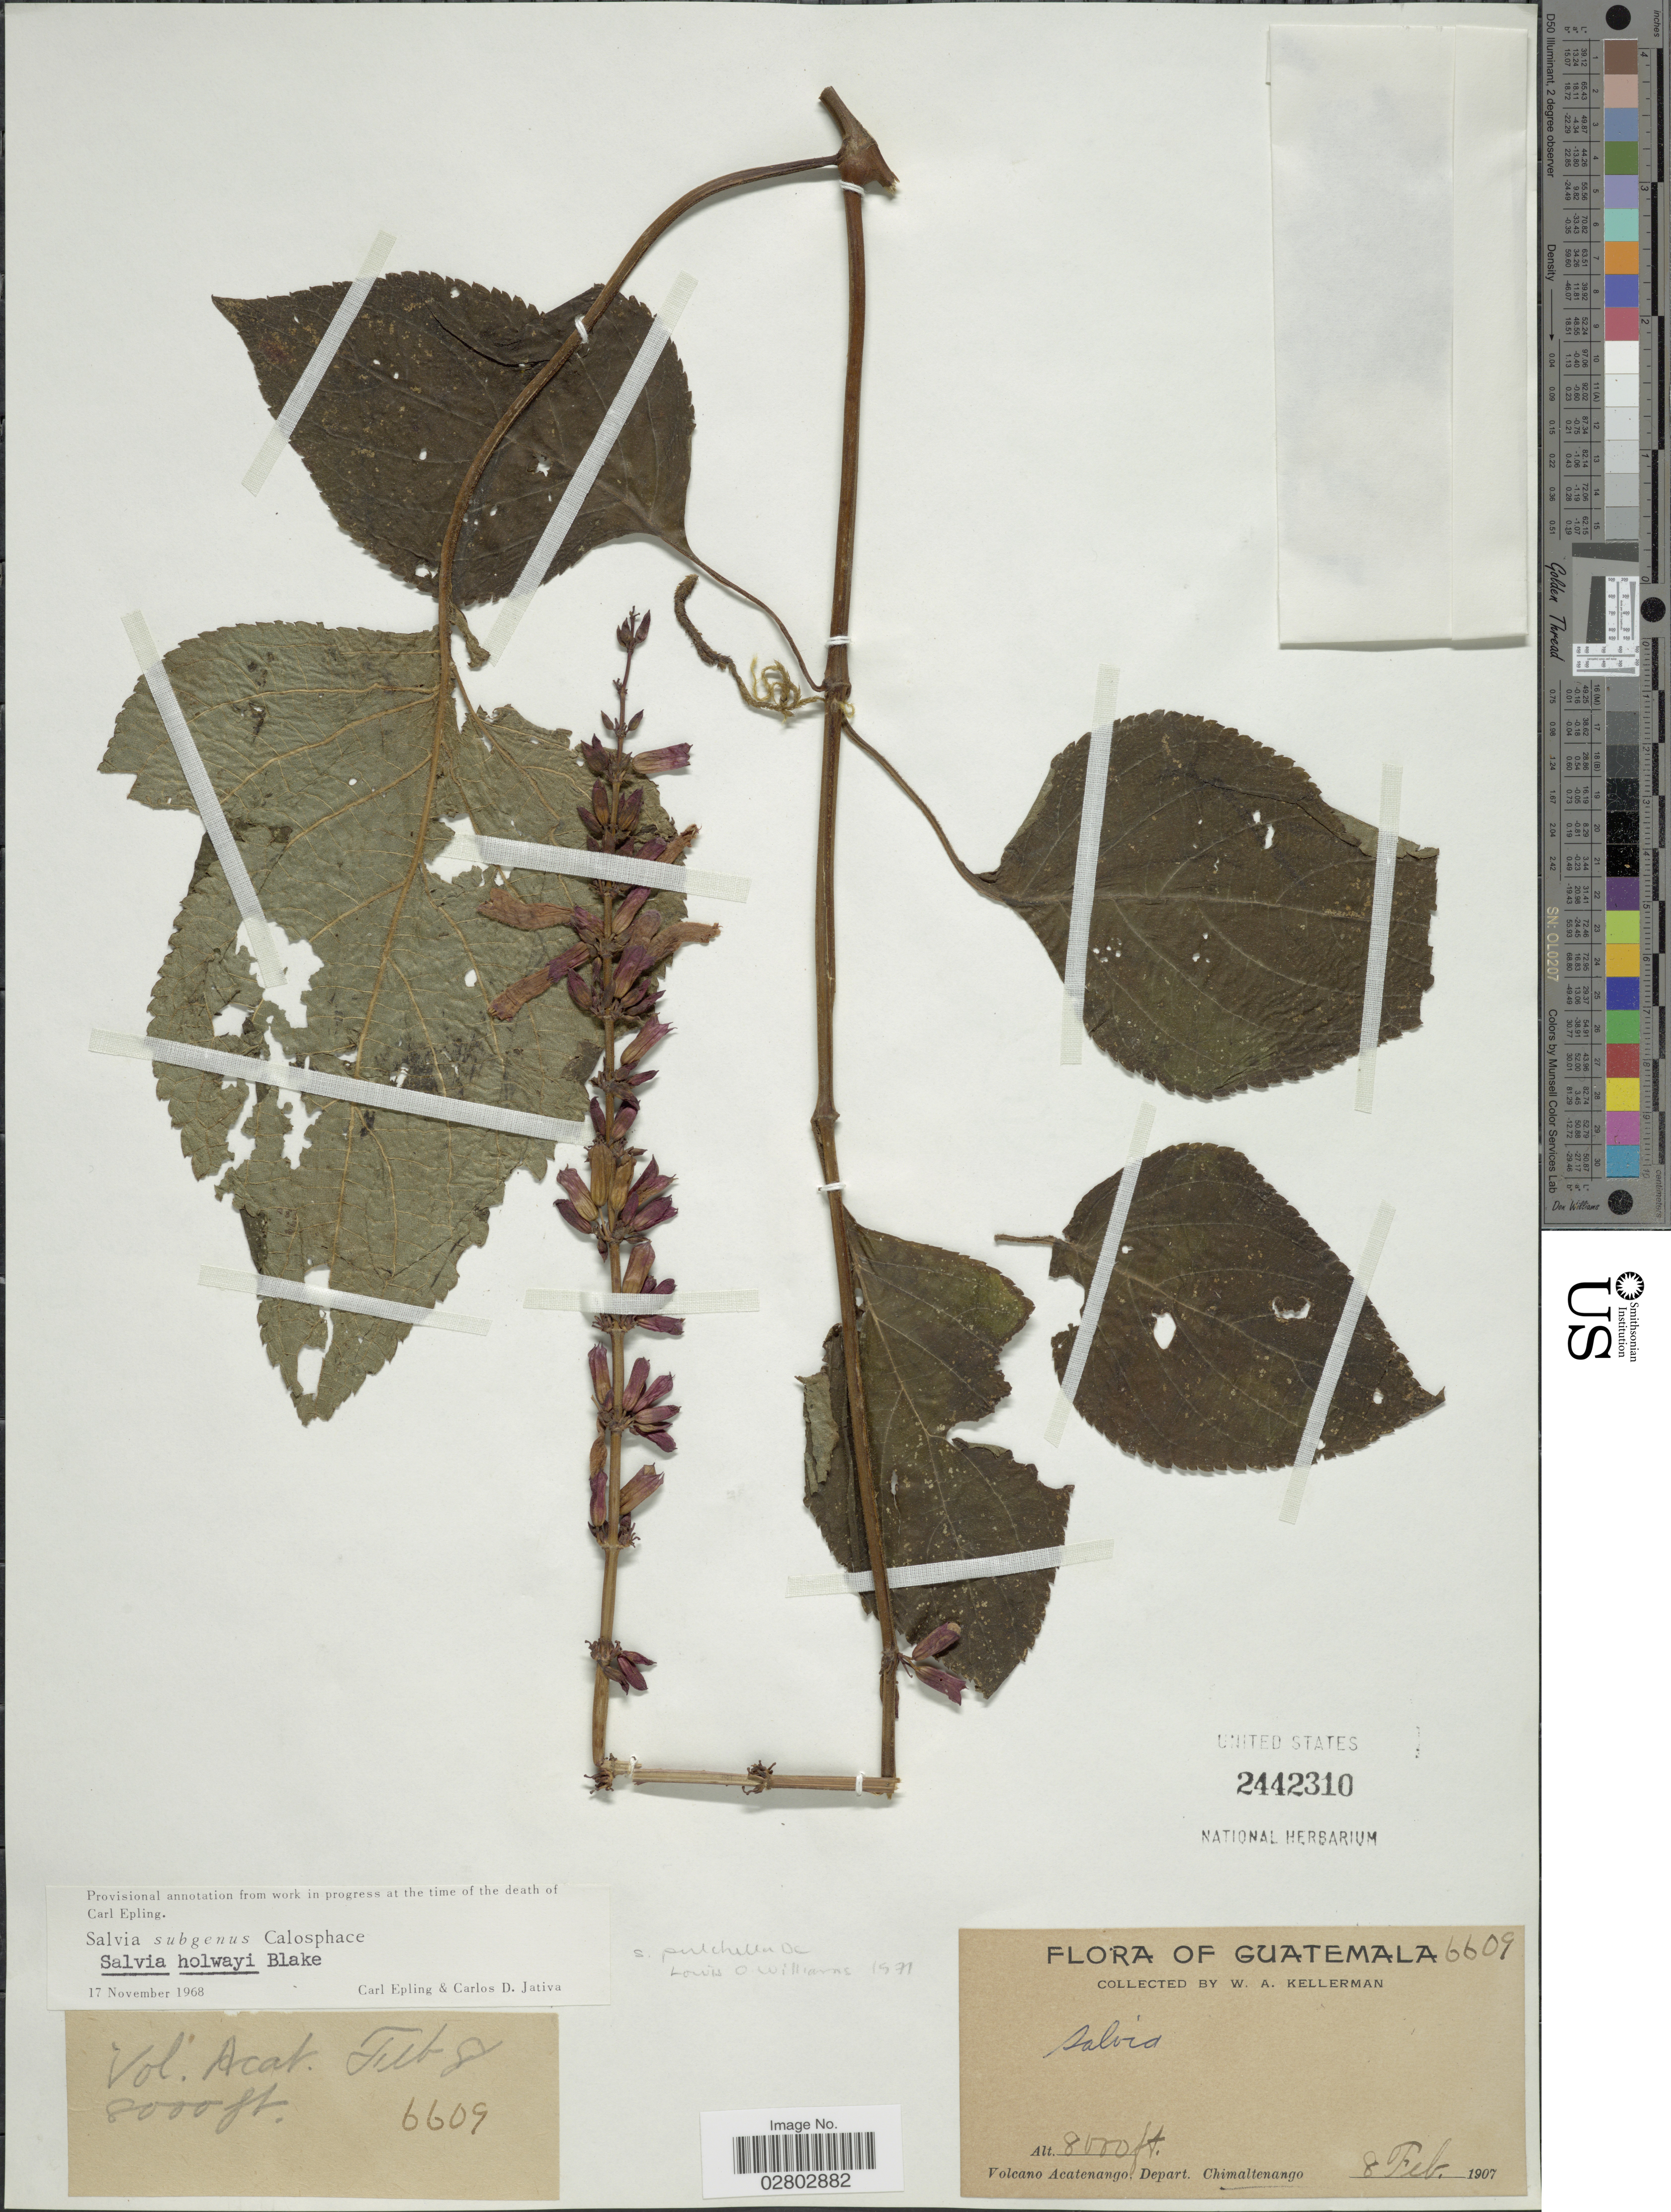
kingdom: Plantae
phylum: Tracheophyta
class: Magnoliopsida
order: Lamiales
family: Lamiaceae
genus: Salvia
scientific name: Salvia pulchella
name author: DC.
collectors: W. Kellerman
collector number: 6609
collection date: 1907-02-08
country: Guatemala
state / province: Chimaltenango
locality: Volcano Acatenango, Depart. Chimaltenango.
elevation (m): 2438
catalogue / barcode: US 2442310